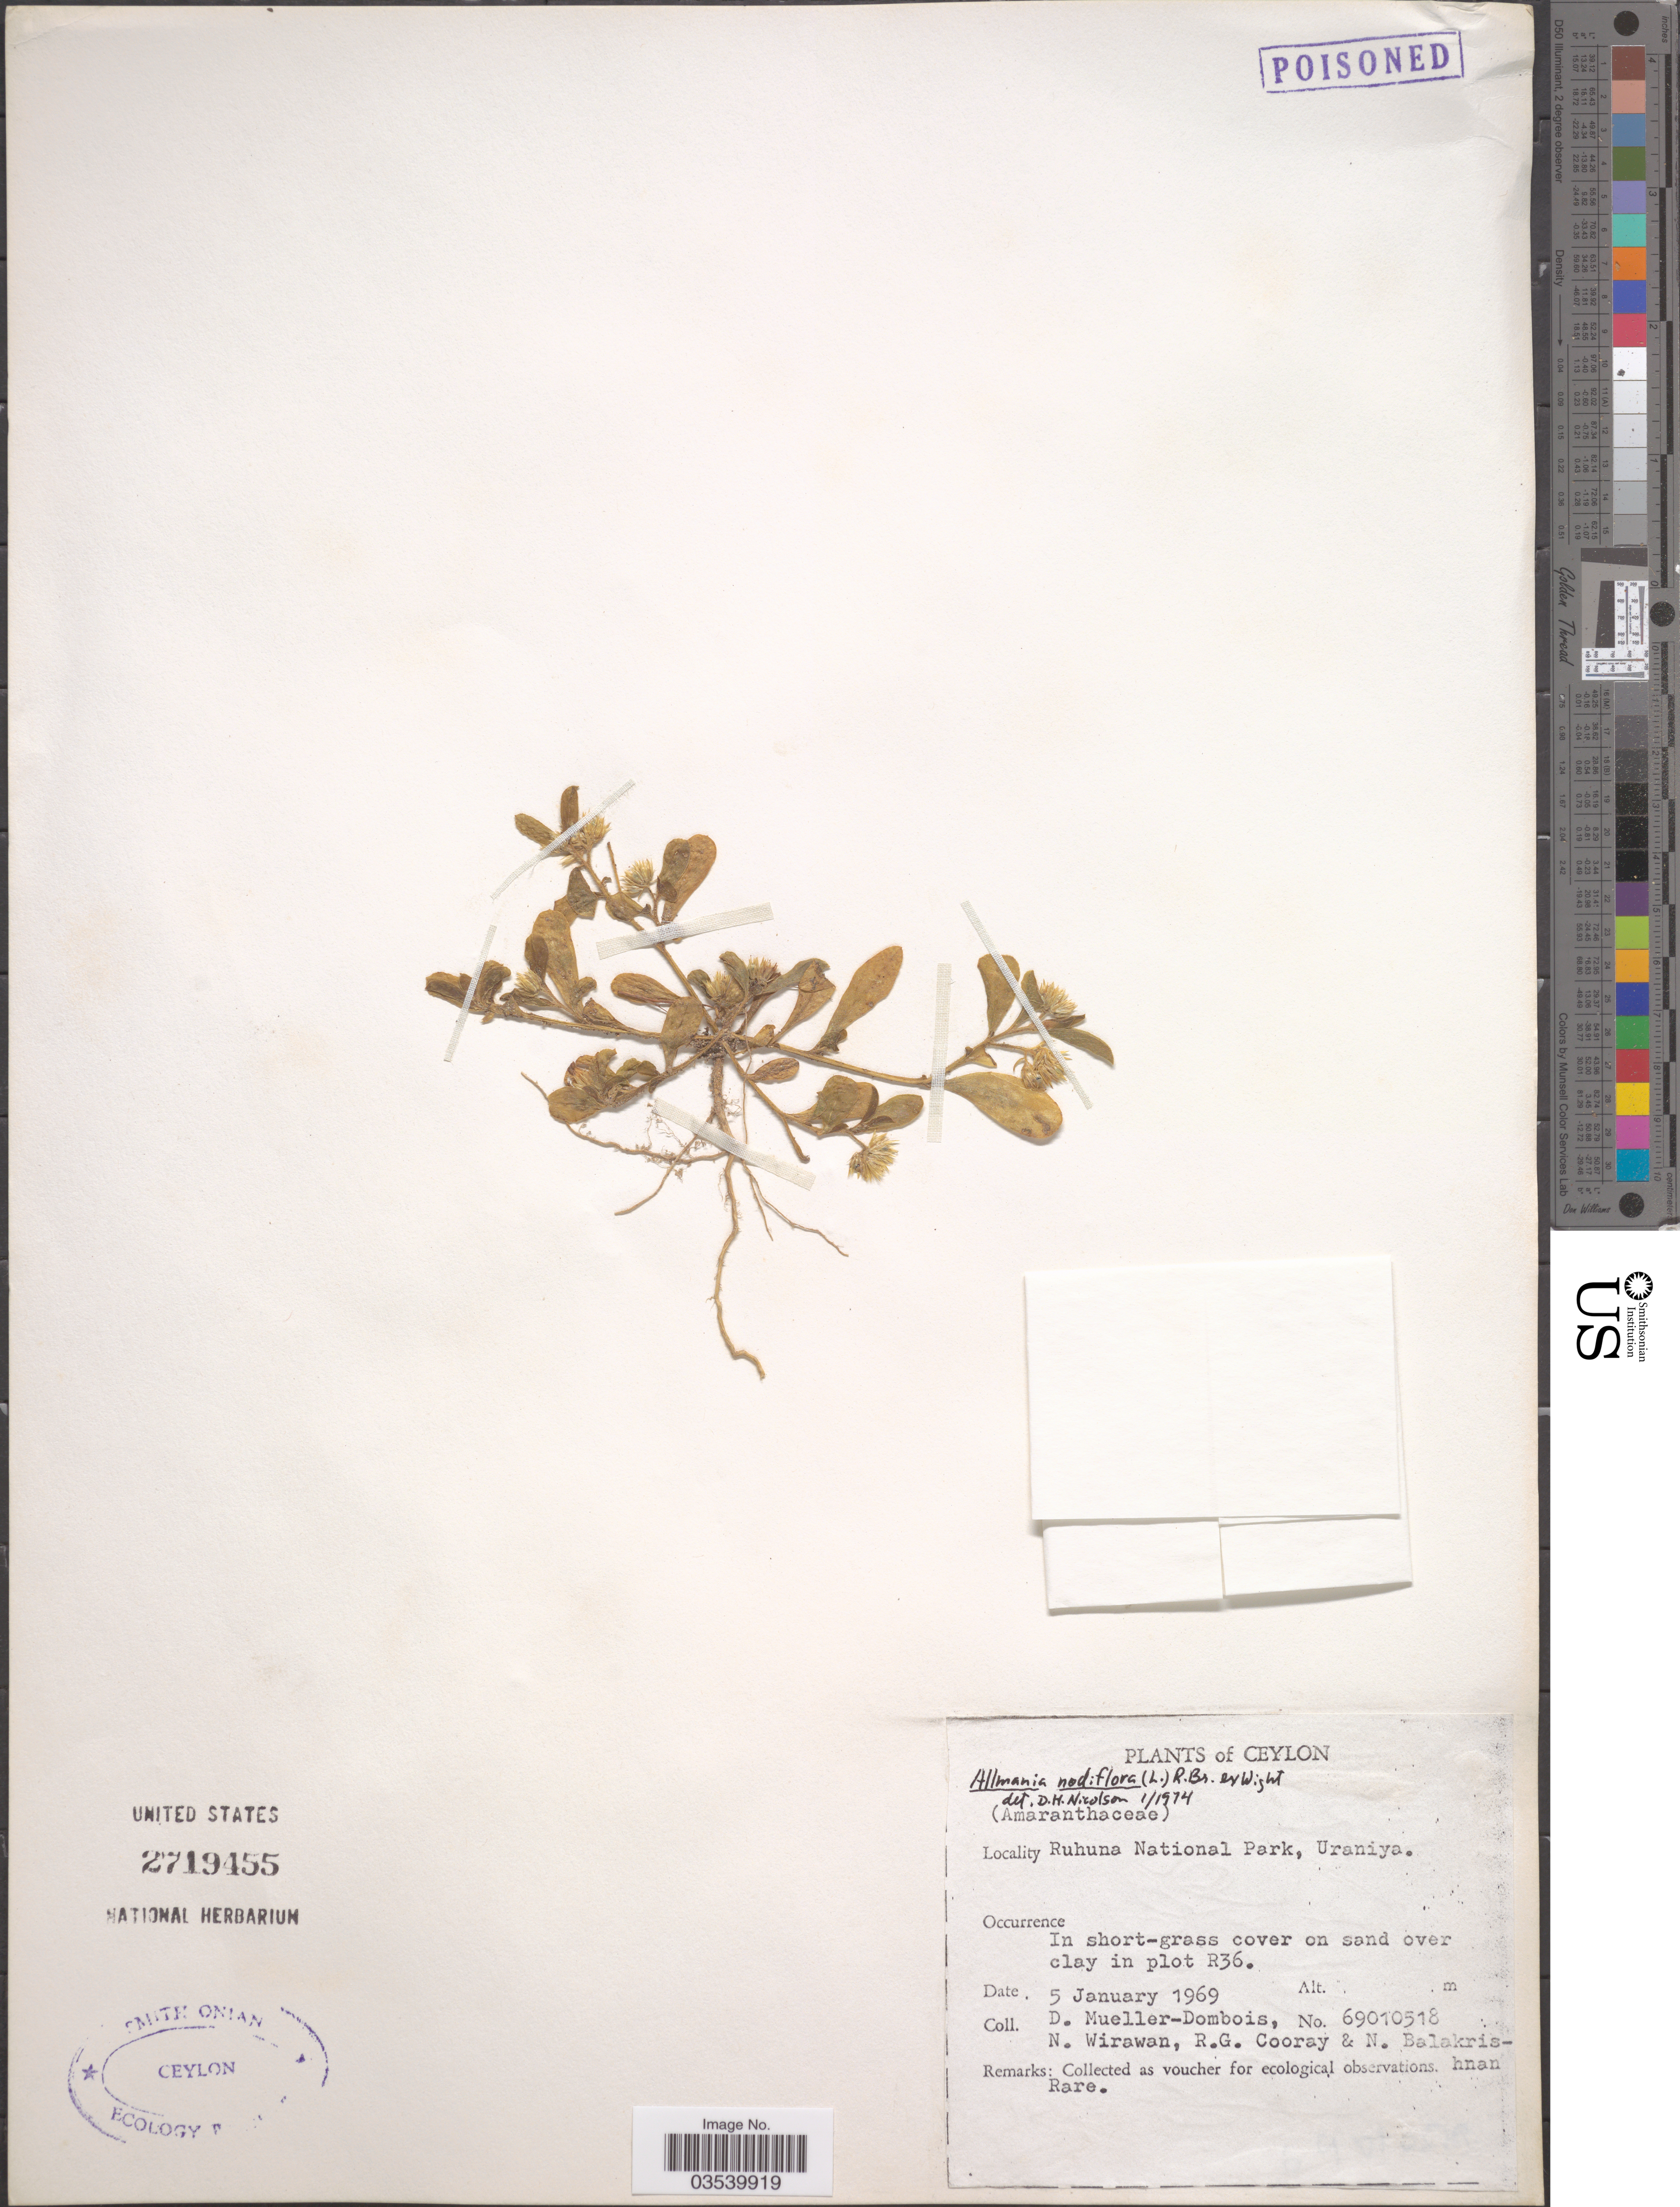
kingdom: Plantae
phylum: Tracheophyta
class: Magnoliopsida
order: Caryophyllales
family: Amaranthaceae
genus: Allmania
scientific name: Allmania nodiflora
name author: (L.) R. Br. ex Wight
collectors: D. Mueller-Dombois, N. Wirawan, R. Cooray & N. Balakrishnan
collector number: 69010518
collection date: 1969-01-05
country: Sri Lanka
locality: Ceylon. Ruhuna National Park, Uraniya. In short-grass cover on sand over clay in plot R36.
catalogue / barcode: US 2719455